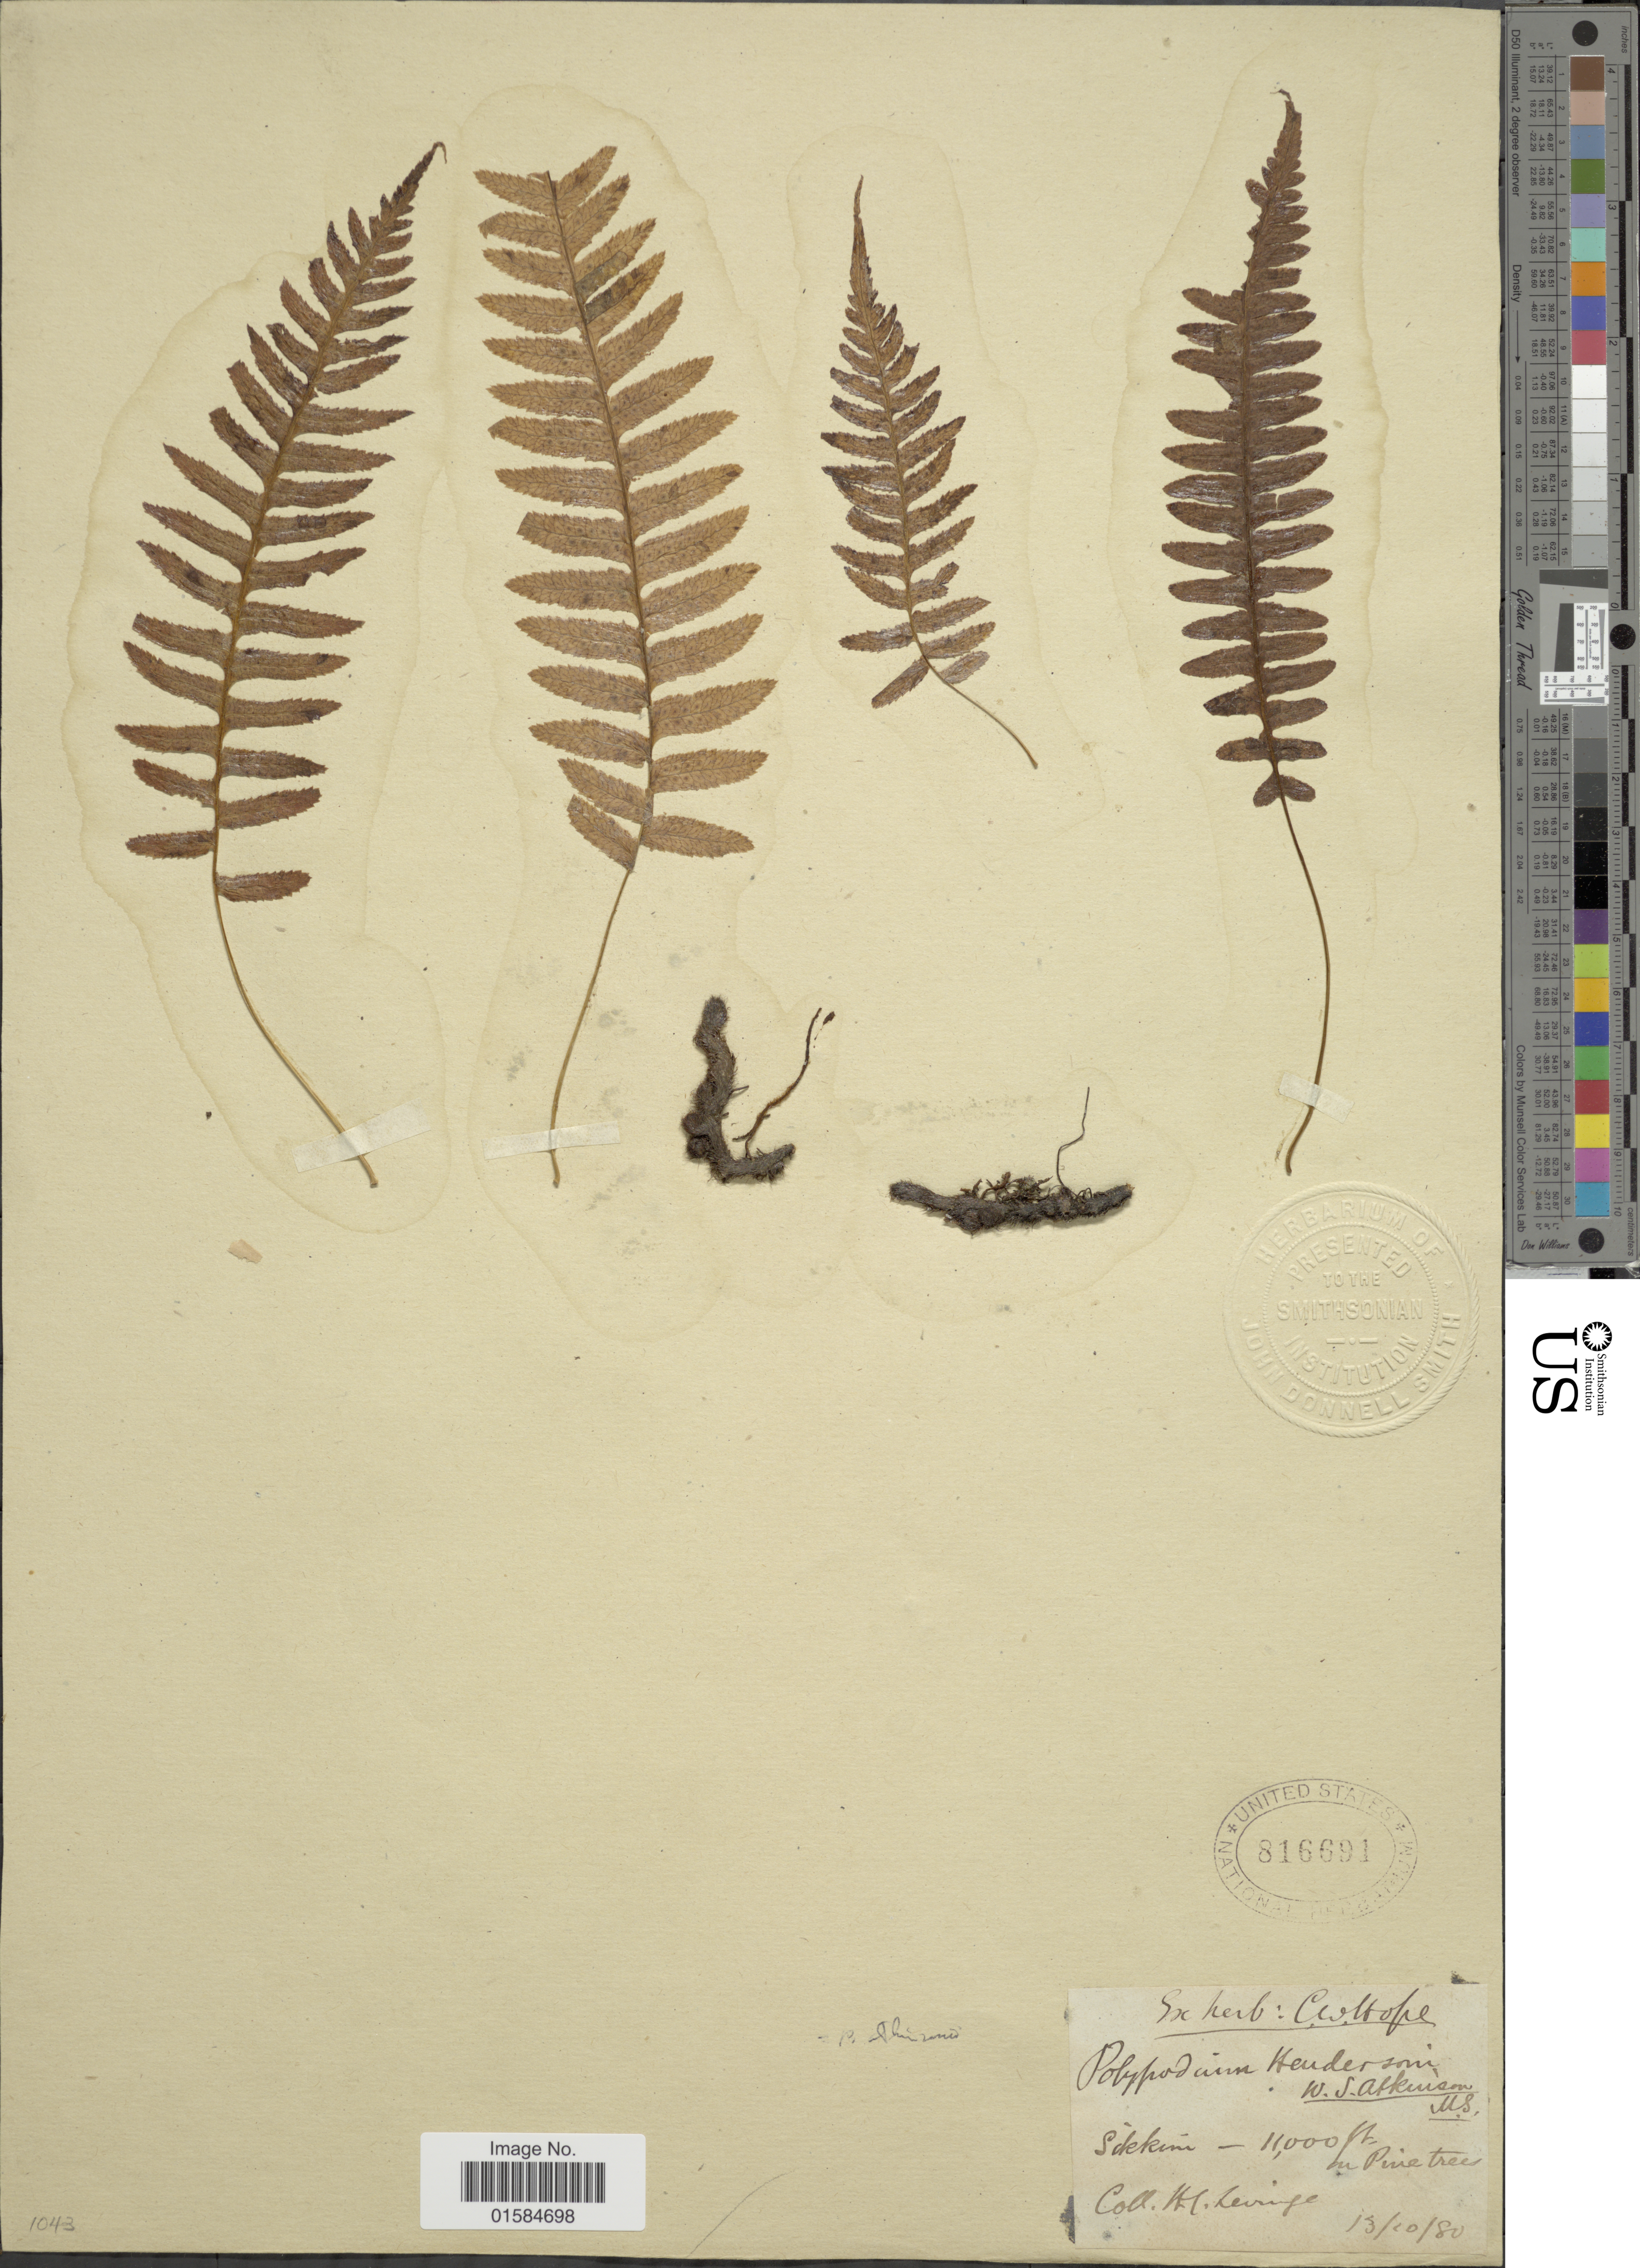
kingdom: Plantae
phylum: Tracheophyta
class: Polypodiopsida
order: Polypodiales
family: Polypodiaceae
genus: Goniophlebium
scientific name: Goniophlebium hendersonii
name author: (Atk.) Bedd.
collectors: H. Levinge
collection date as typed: Transcribed d/m/y: 13/10/80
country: India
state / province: Sikkim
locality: Sikkim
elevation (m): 3353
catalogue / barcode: US 816691